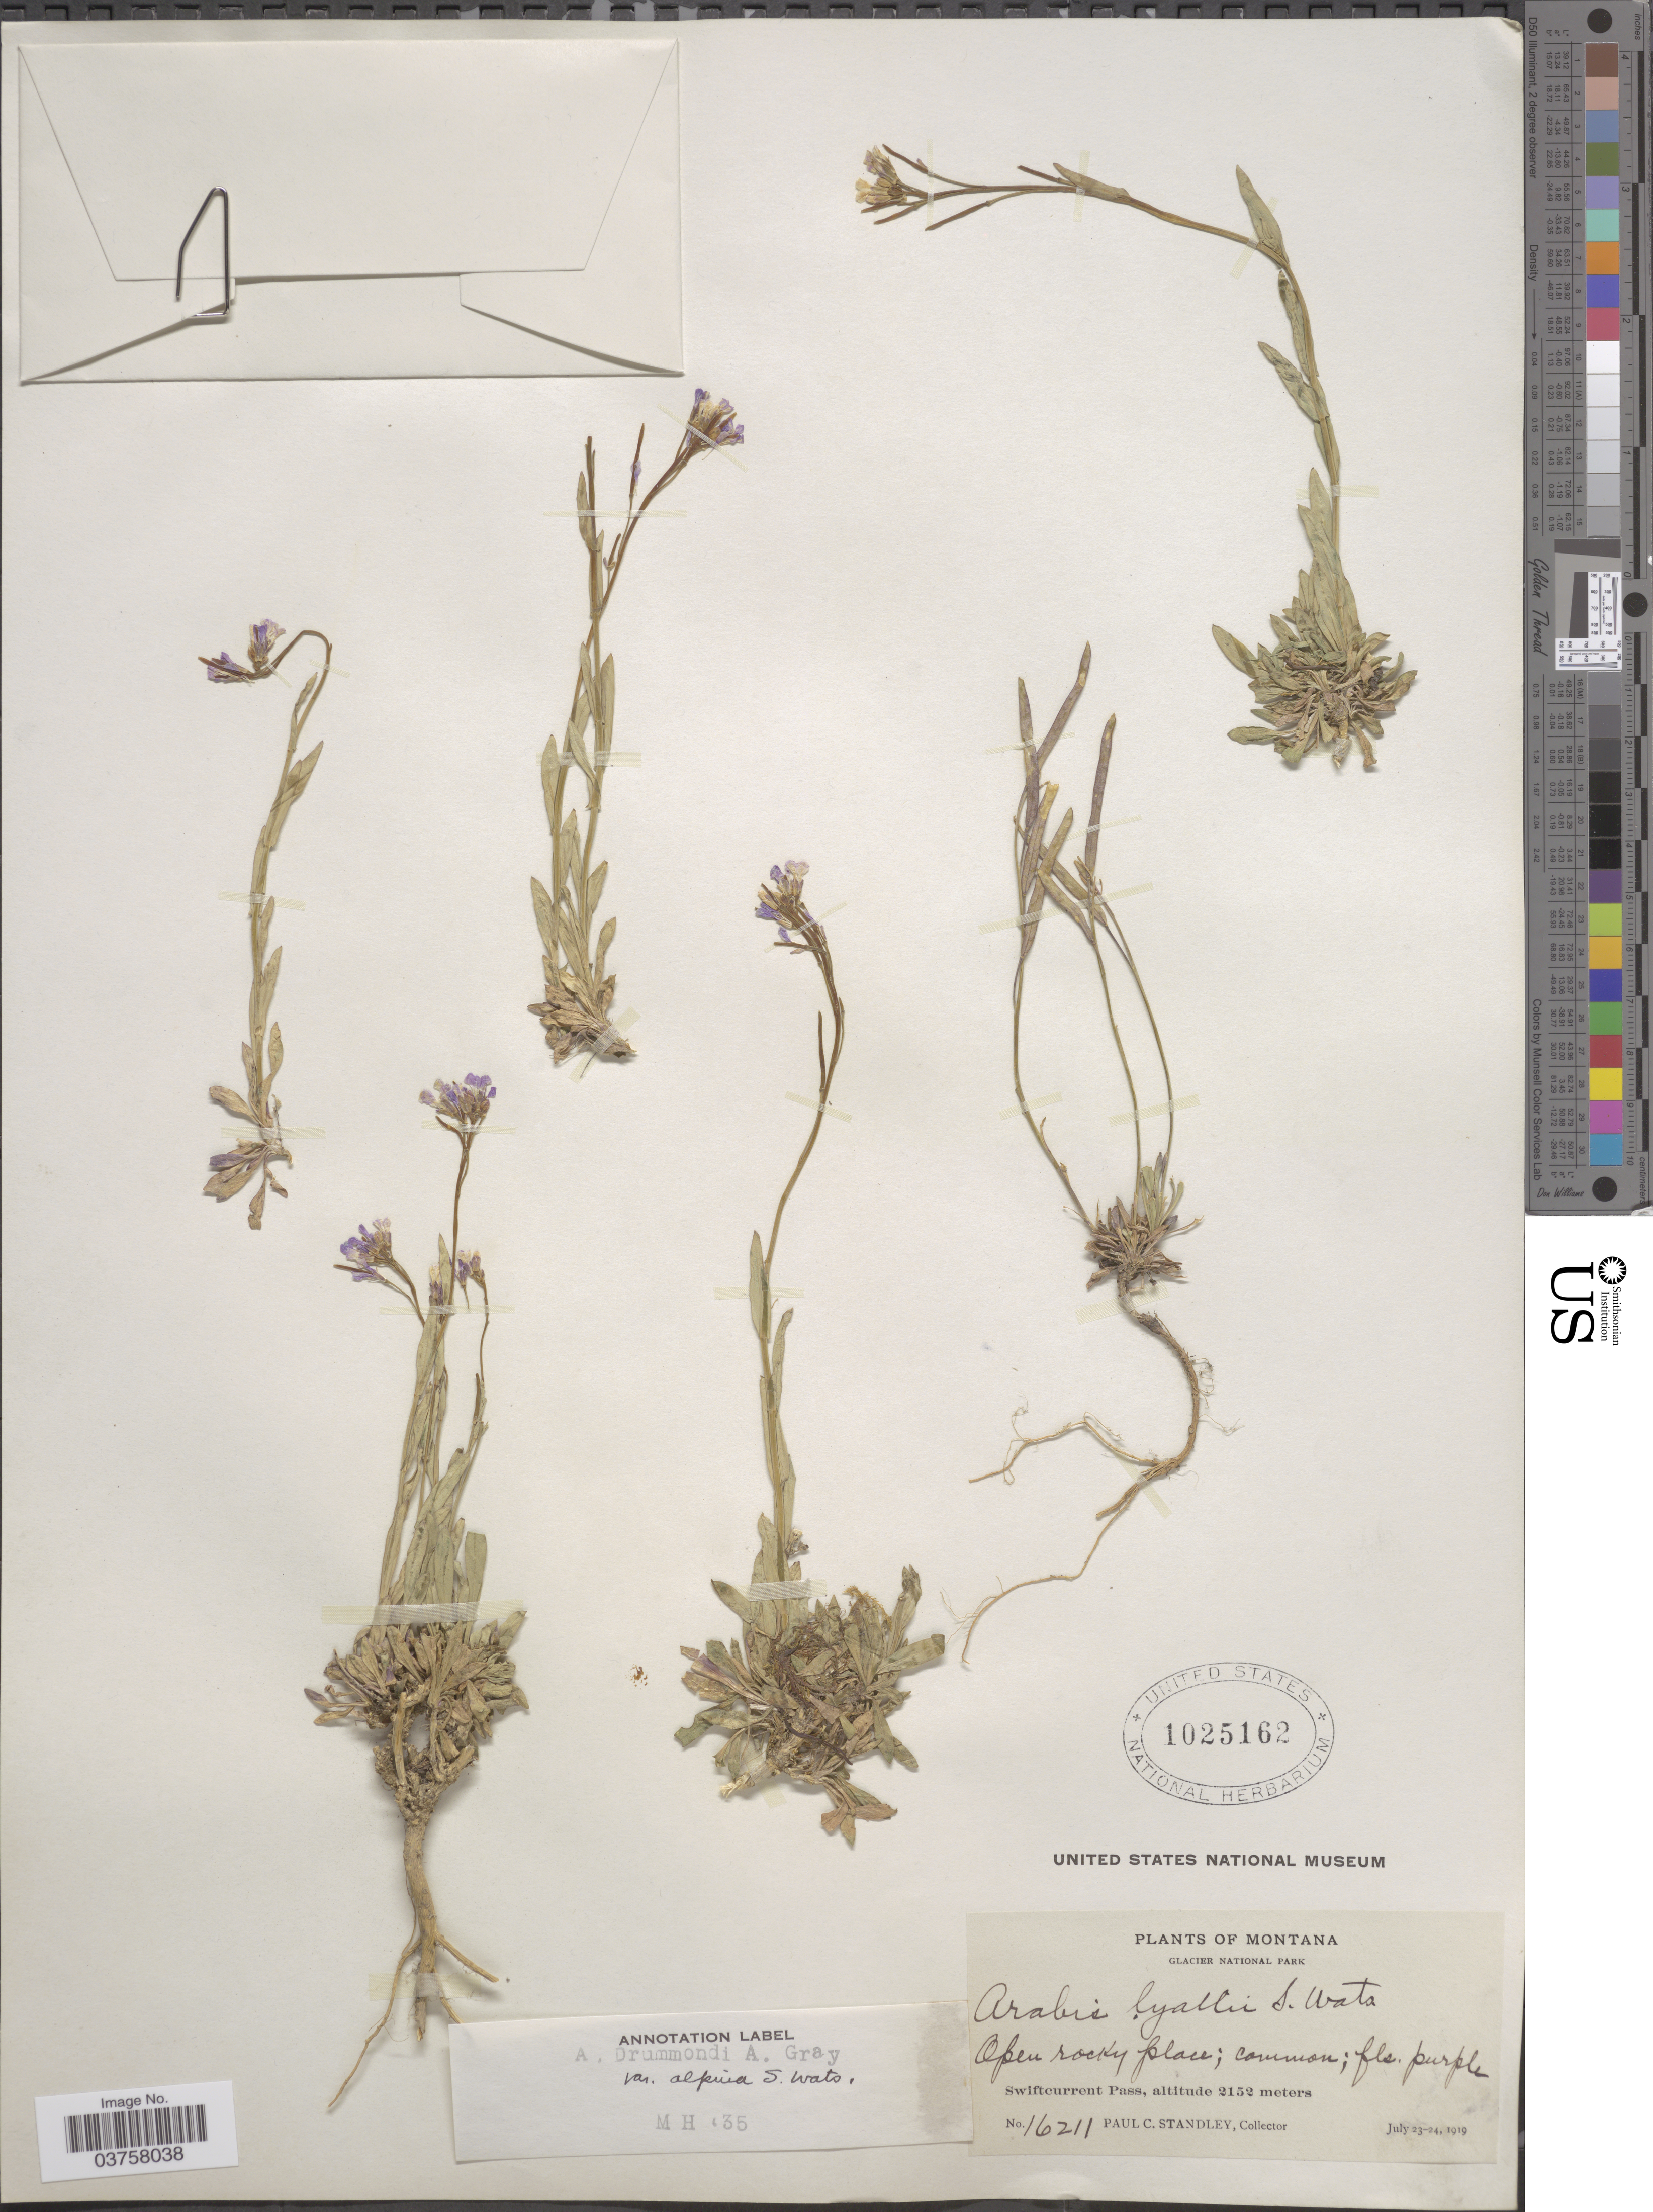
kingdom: Plantae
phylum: Tracheophyta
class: Magnoliopsida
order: Brassicales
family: Brassicaceae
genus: Arabis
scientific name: Arabis lyallii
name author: S. Watson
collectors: P. C. Standley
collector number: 16211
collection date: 1919-07-23/1919-07-24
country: United States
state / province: Montana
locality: Glacier National Park. Swiftcurrent Pass.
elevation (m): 2152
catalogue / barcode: US 1025162